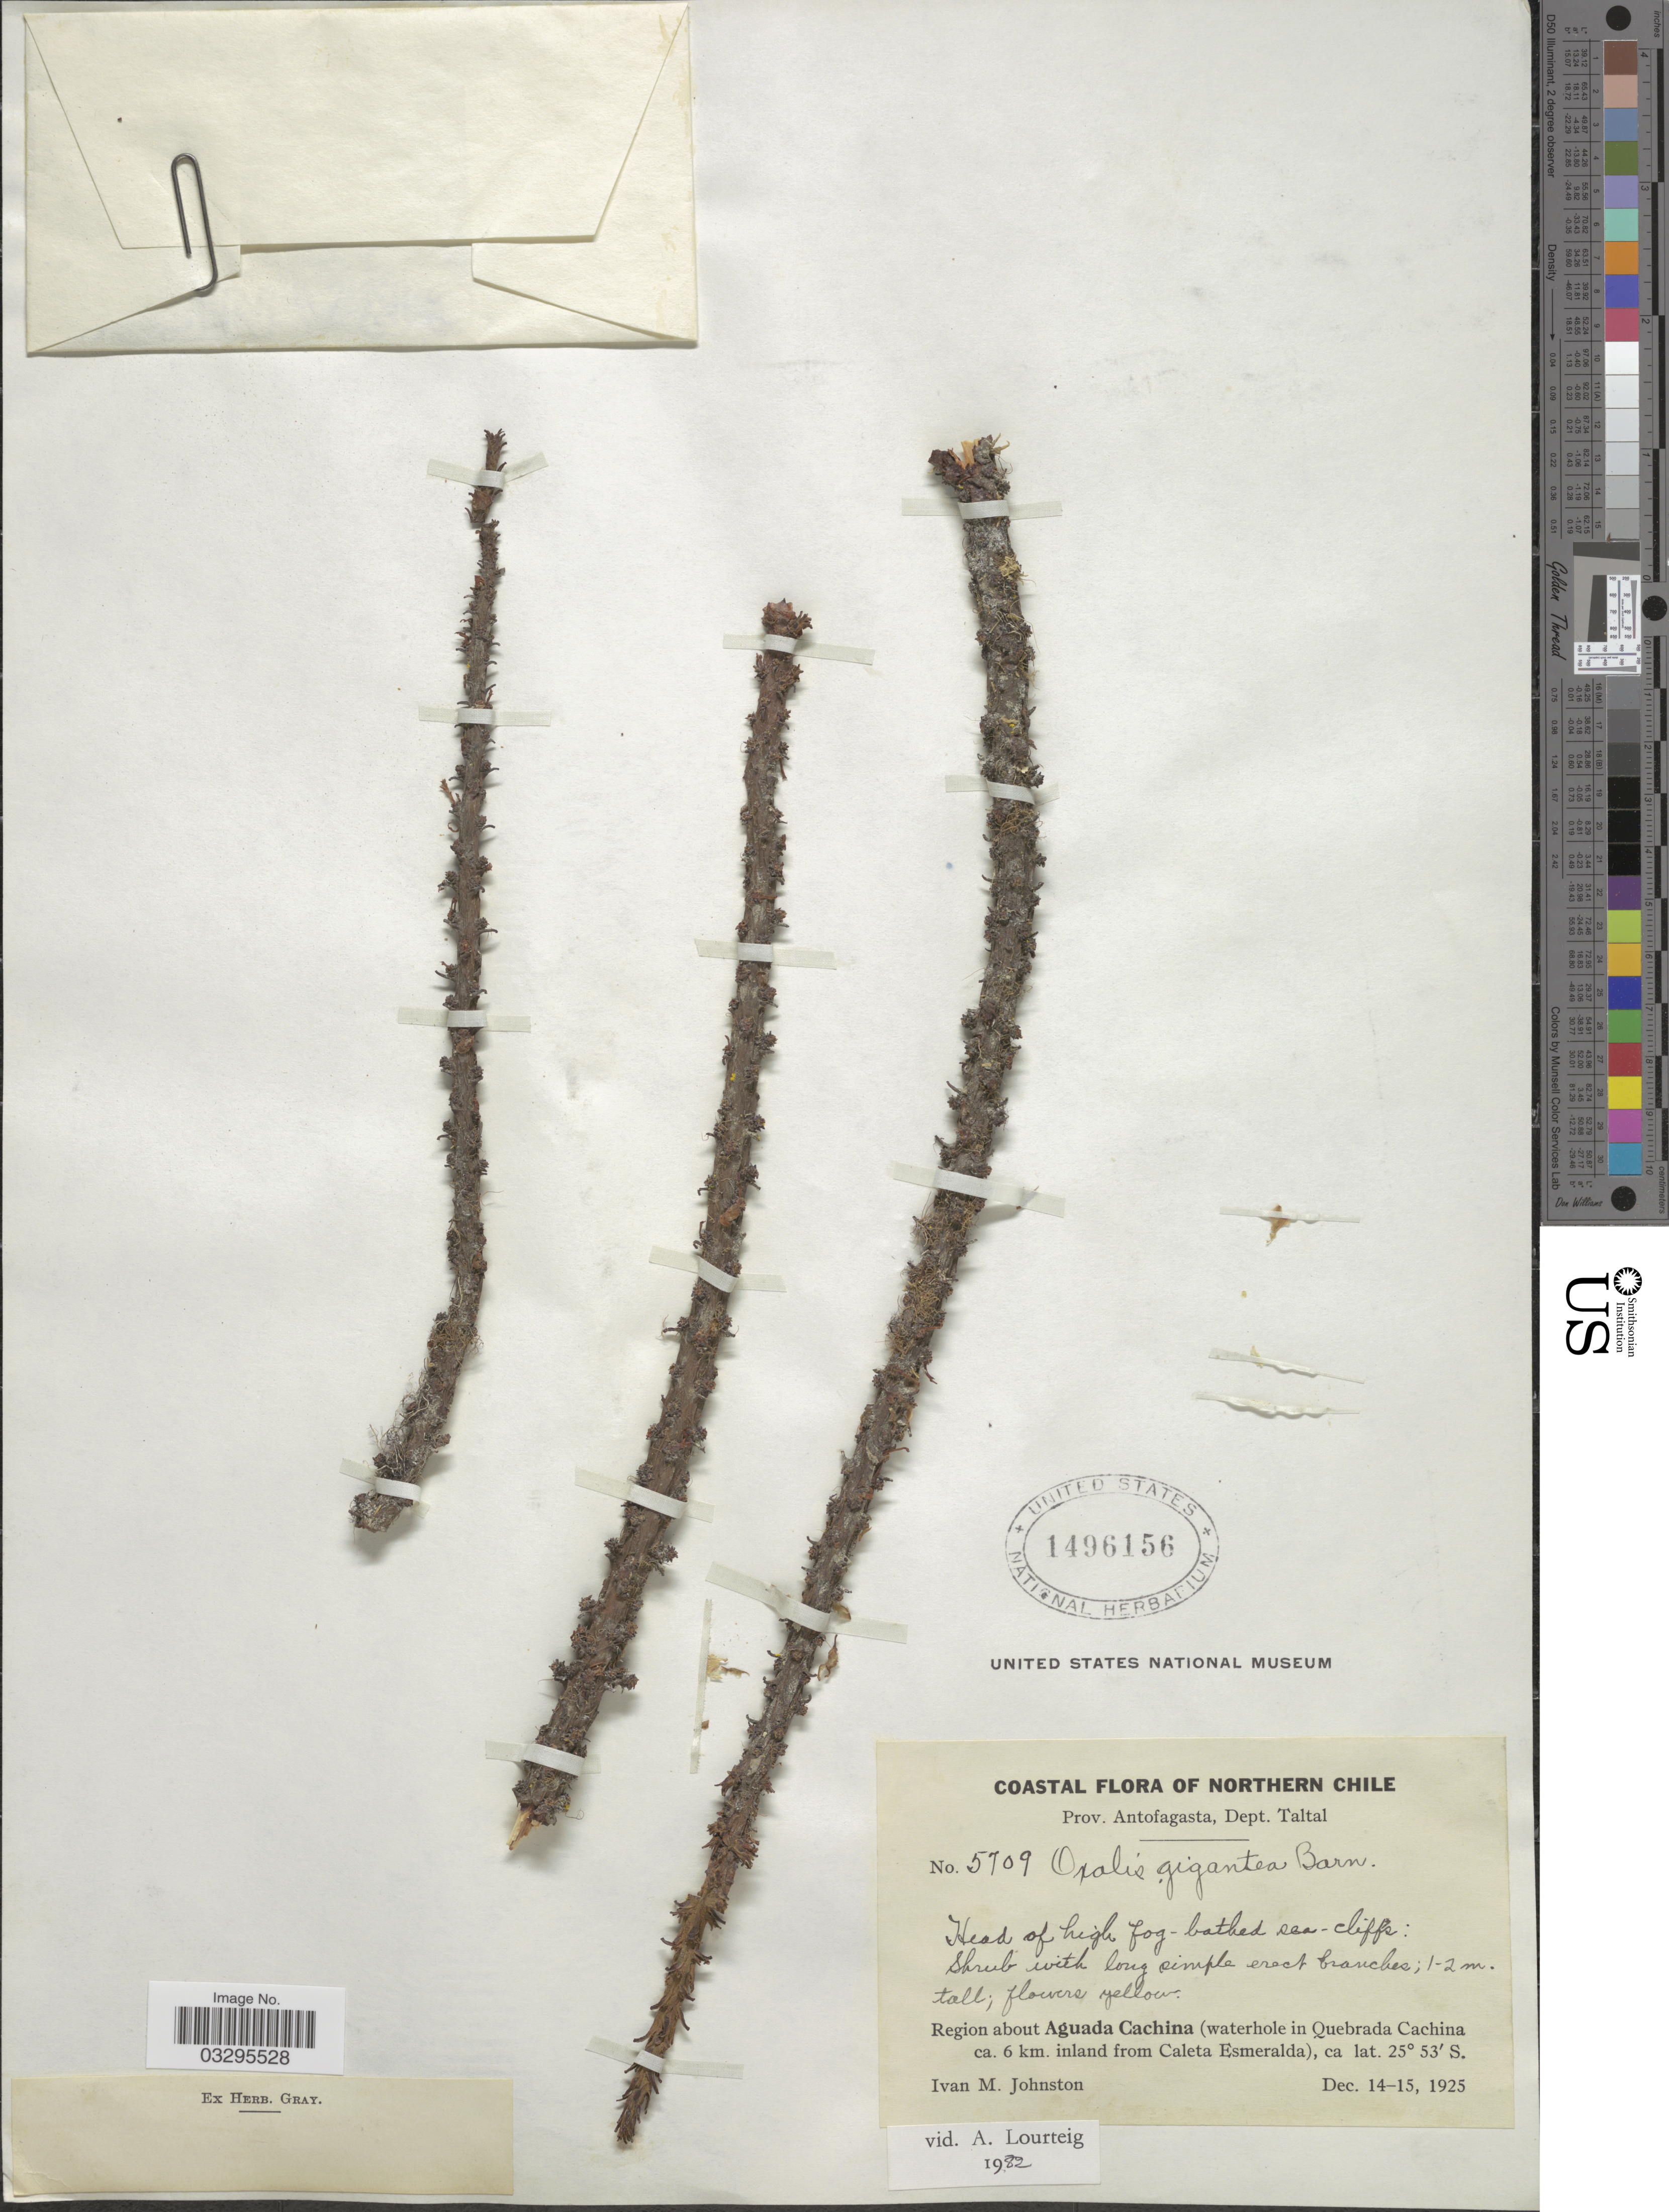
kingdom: Plantae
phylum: Tracheophyta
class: Magnoliopsida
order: Oxalidales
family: Oxalidaceae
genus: Oxalis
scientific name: Oxalis gigantea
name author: Barnéoud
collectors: I.M. Johnston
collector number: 5709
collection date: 1925-12-14/1925-12-15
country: Chile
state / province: Antofagasta (II)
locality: Prov. Antofagasta, Dept. Taltal. Region about Aguada Cachina (waterhole in Quebrada Cachina ca. 6 km. inland from Caleta Esmeralda).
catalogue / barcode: US 1496156